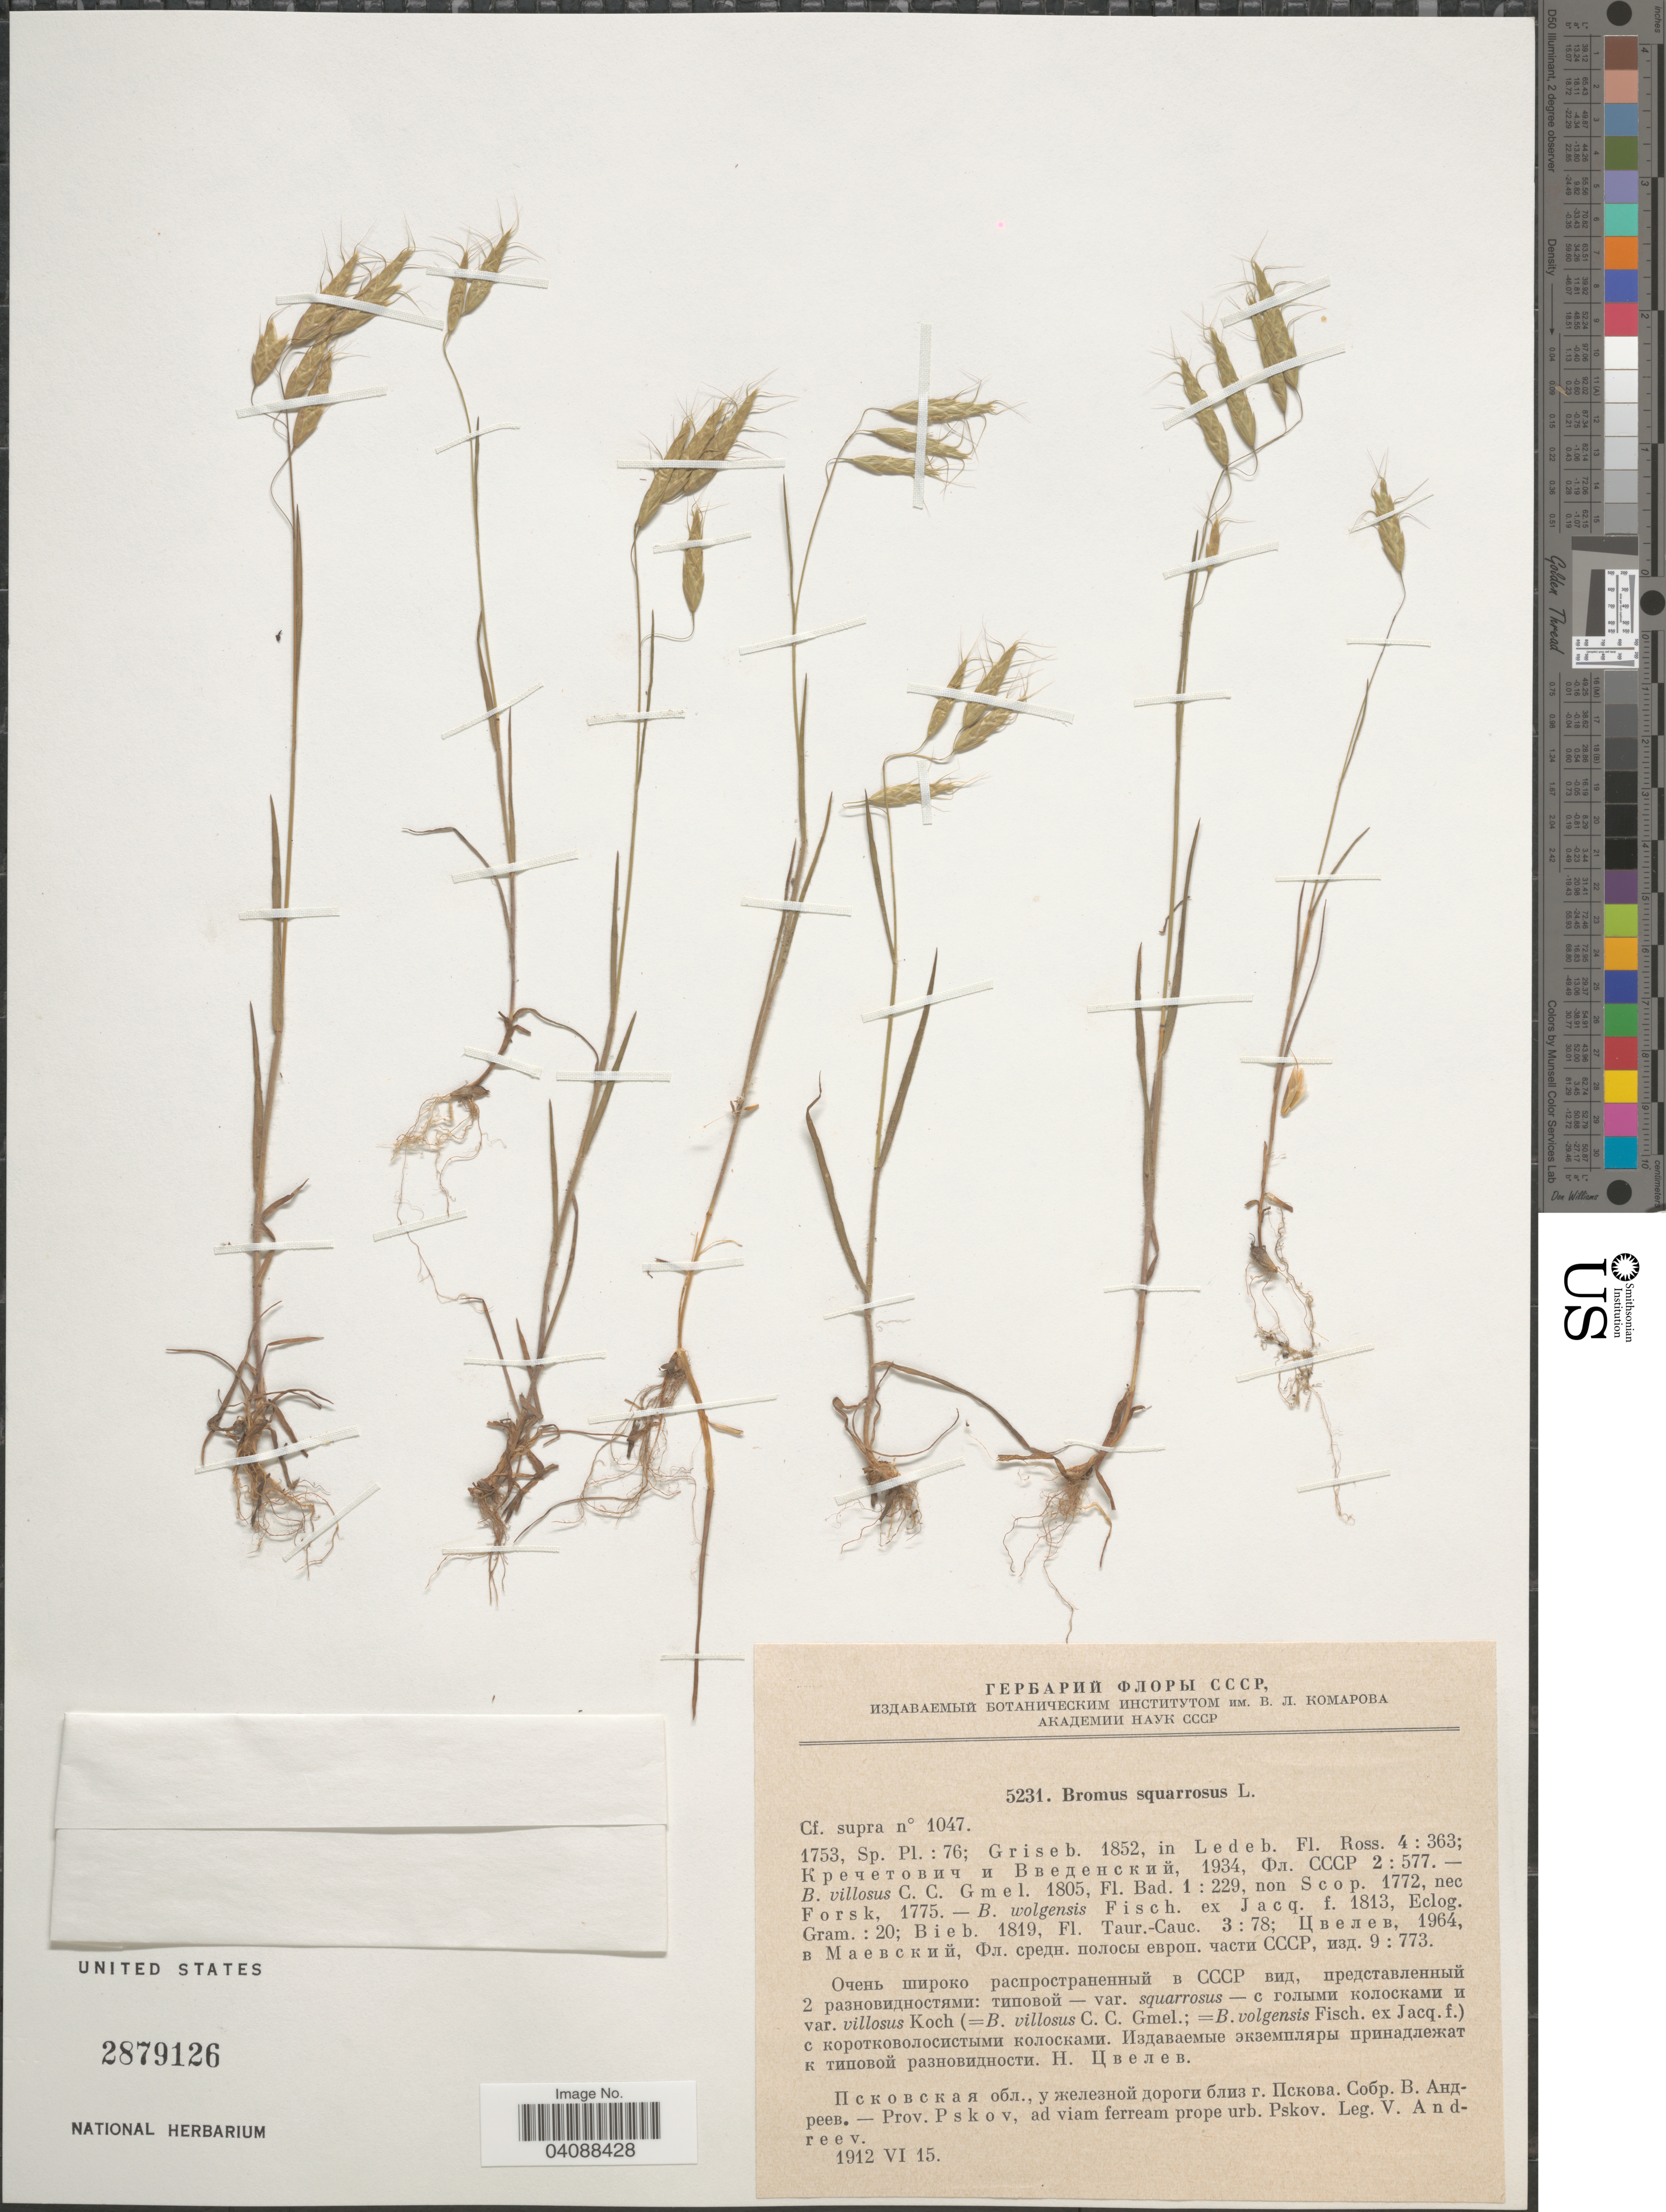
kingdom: Plantae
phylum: Tracheophyta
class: Liliopsida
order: Poales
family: Poaceae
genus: Bromus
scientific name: Bromus squarrosus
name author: L.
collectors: V. Andreev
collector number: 5231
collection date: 1912-06-15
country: Russian Federation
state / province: Pskov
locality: Ad viam ferream prope urb. Pskov.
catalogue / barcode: US 2879126